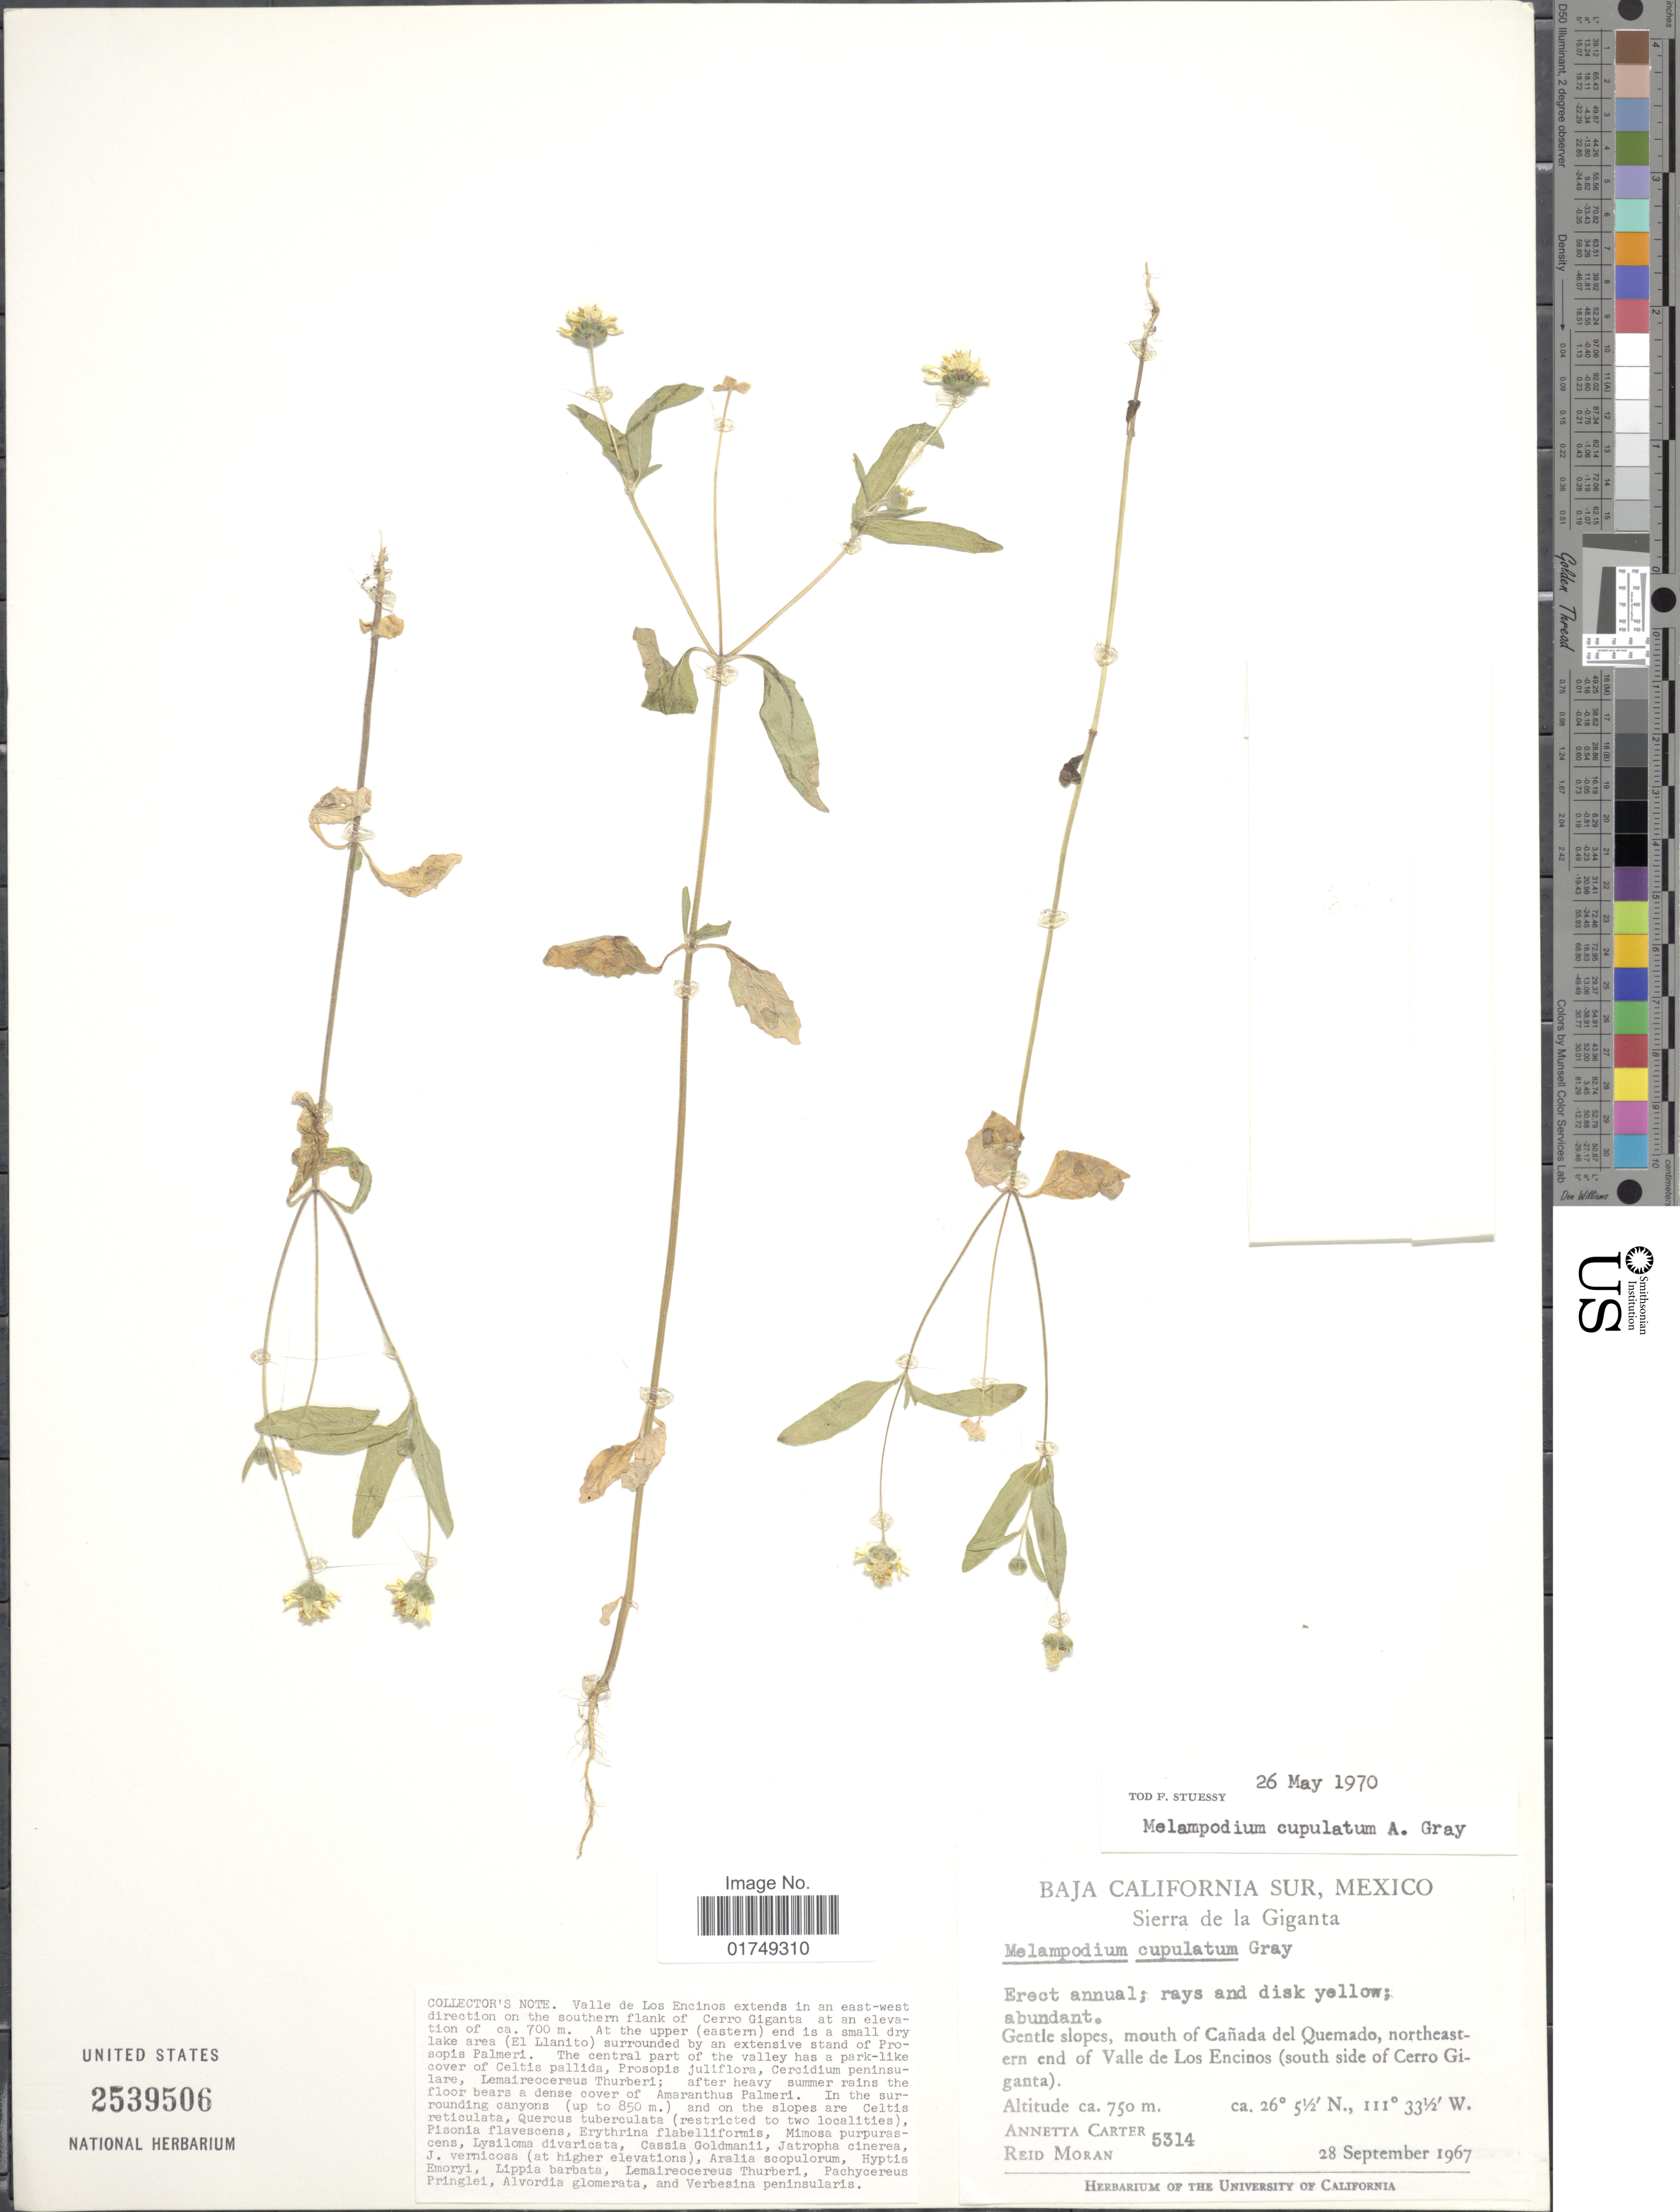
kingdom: Plantae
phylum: Tracheophyta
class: Magnoliopsida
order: Asterales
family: Asteraceae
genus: Melampodium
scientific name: Melampodium cupulatum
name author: A. Gray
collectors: A. M. Carter & R. V. Moran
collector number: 5314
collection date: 1967-09-28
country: Mexico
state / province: Baja California Sur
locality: Sierra de la Giganta, mouth of Canada del Quemado, northeastern end of Valle de Los Encinos (south side of Cerro Giganta)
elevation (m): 750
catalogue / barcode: US 2539506